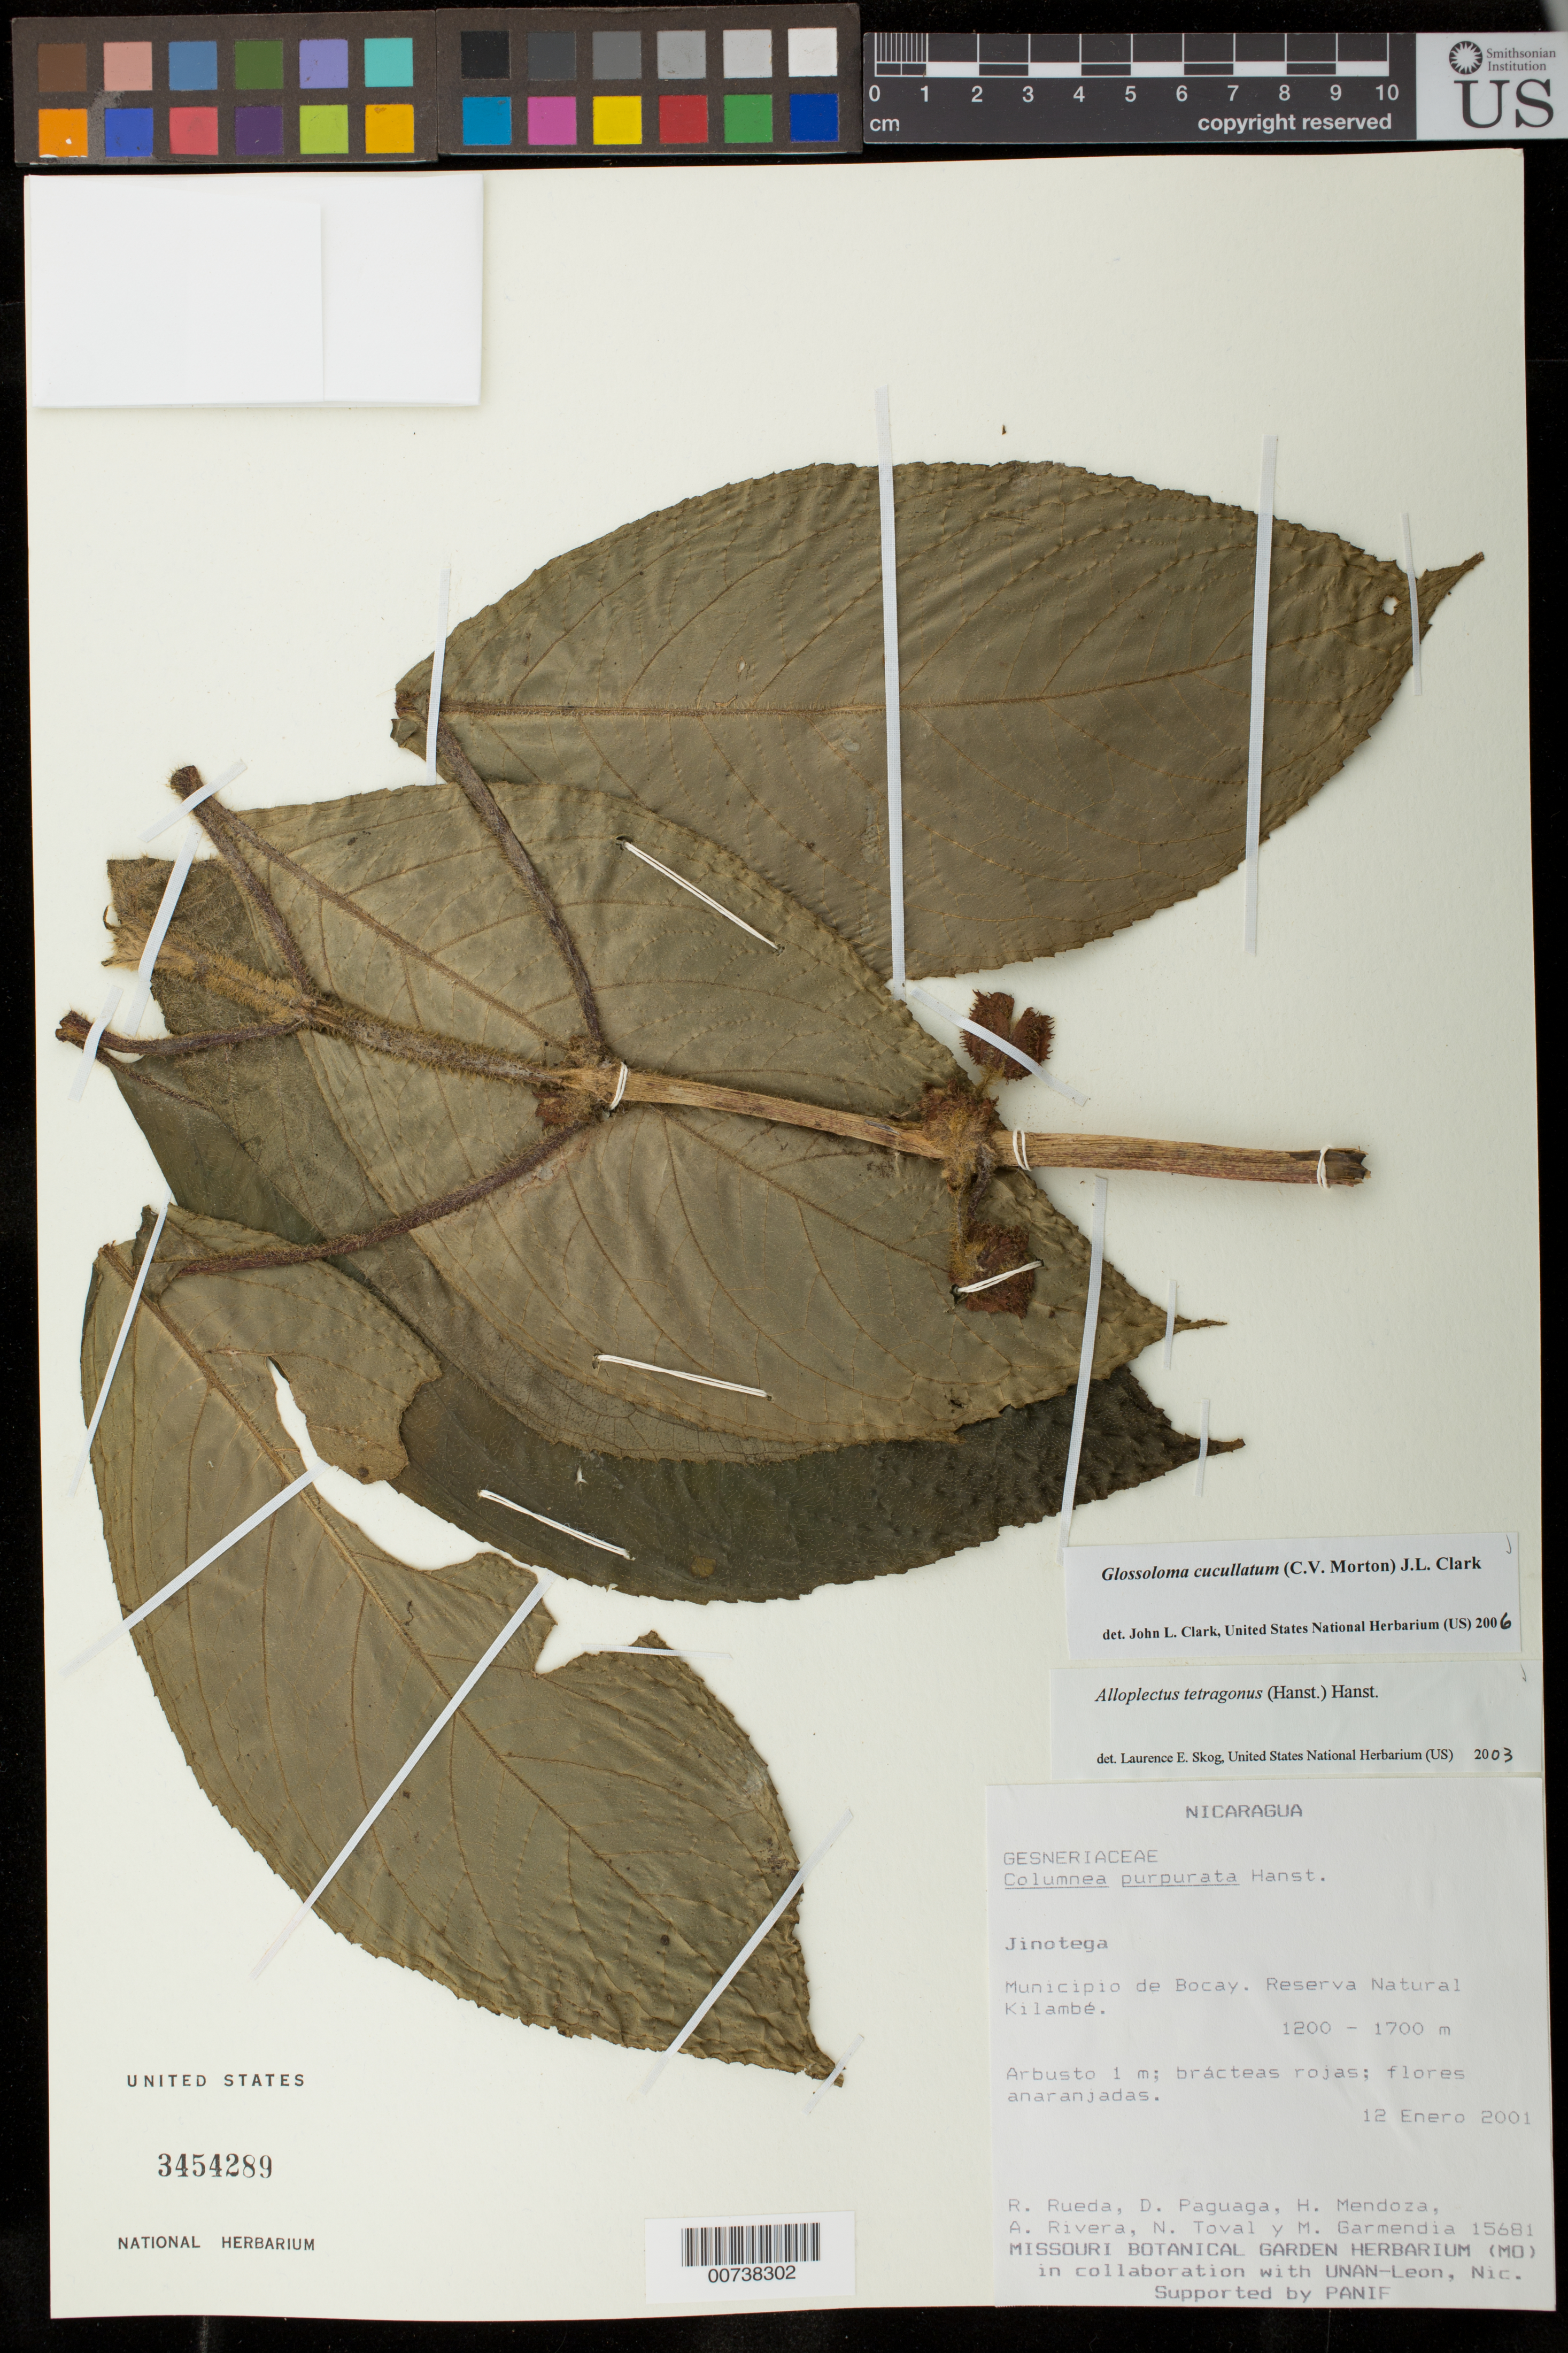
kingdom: Plantae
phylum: Tracheophyta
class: Magnoliopsida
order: Lamiales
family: Gesneriaceae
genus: Glossoloma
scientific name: Glossoloma cucullatum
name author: (C.V. Morton) J.L. Clark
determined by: Clark, J. L., (SEL), The Marie Selby Botanical Garden (UNITED STATES)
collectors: R. Rueda & et al.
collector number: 15681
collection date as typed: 12 Jan 2001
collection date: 2001-01-12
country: Nicaragua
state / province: Jinotega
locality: Mpio. de Bocay. Reserva Natural Kilambé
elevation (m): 1200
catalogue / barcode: US 3454289